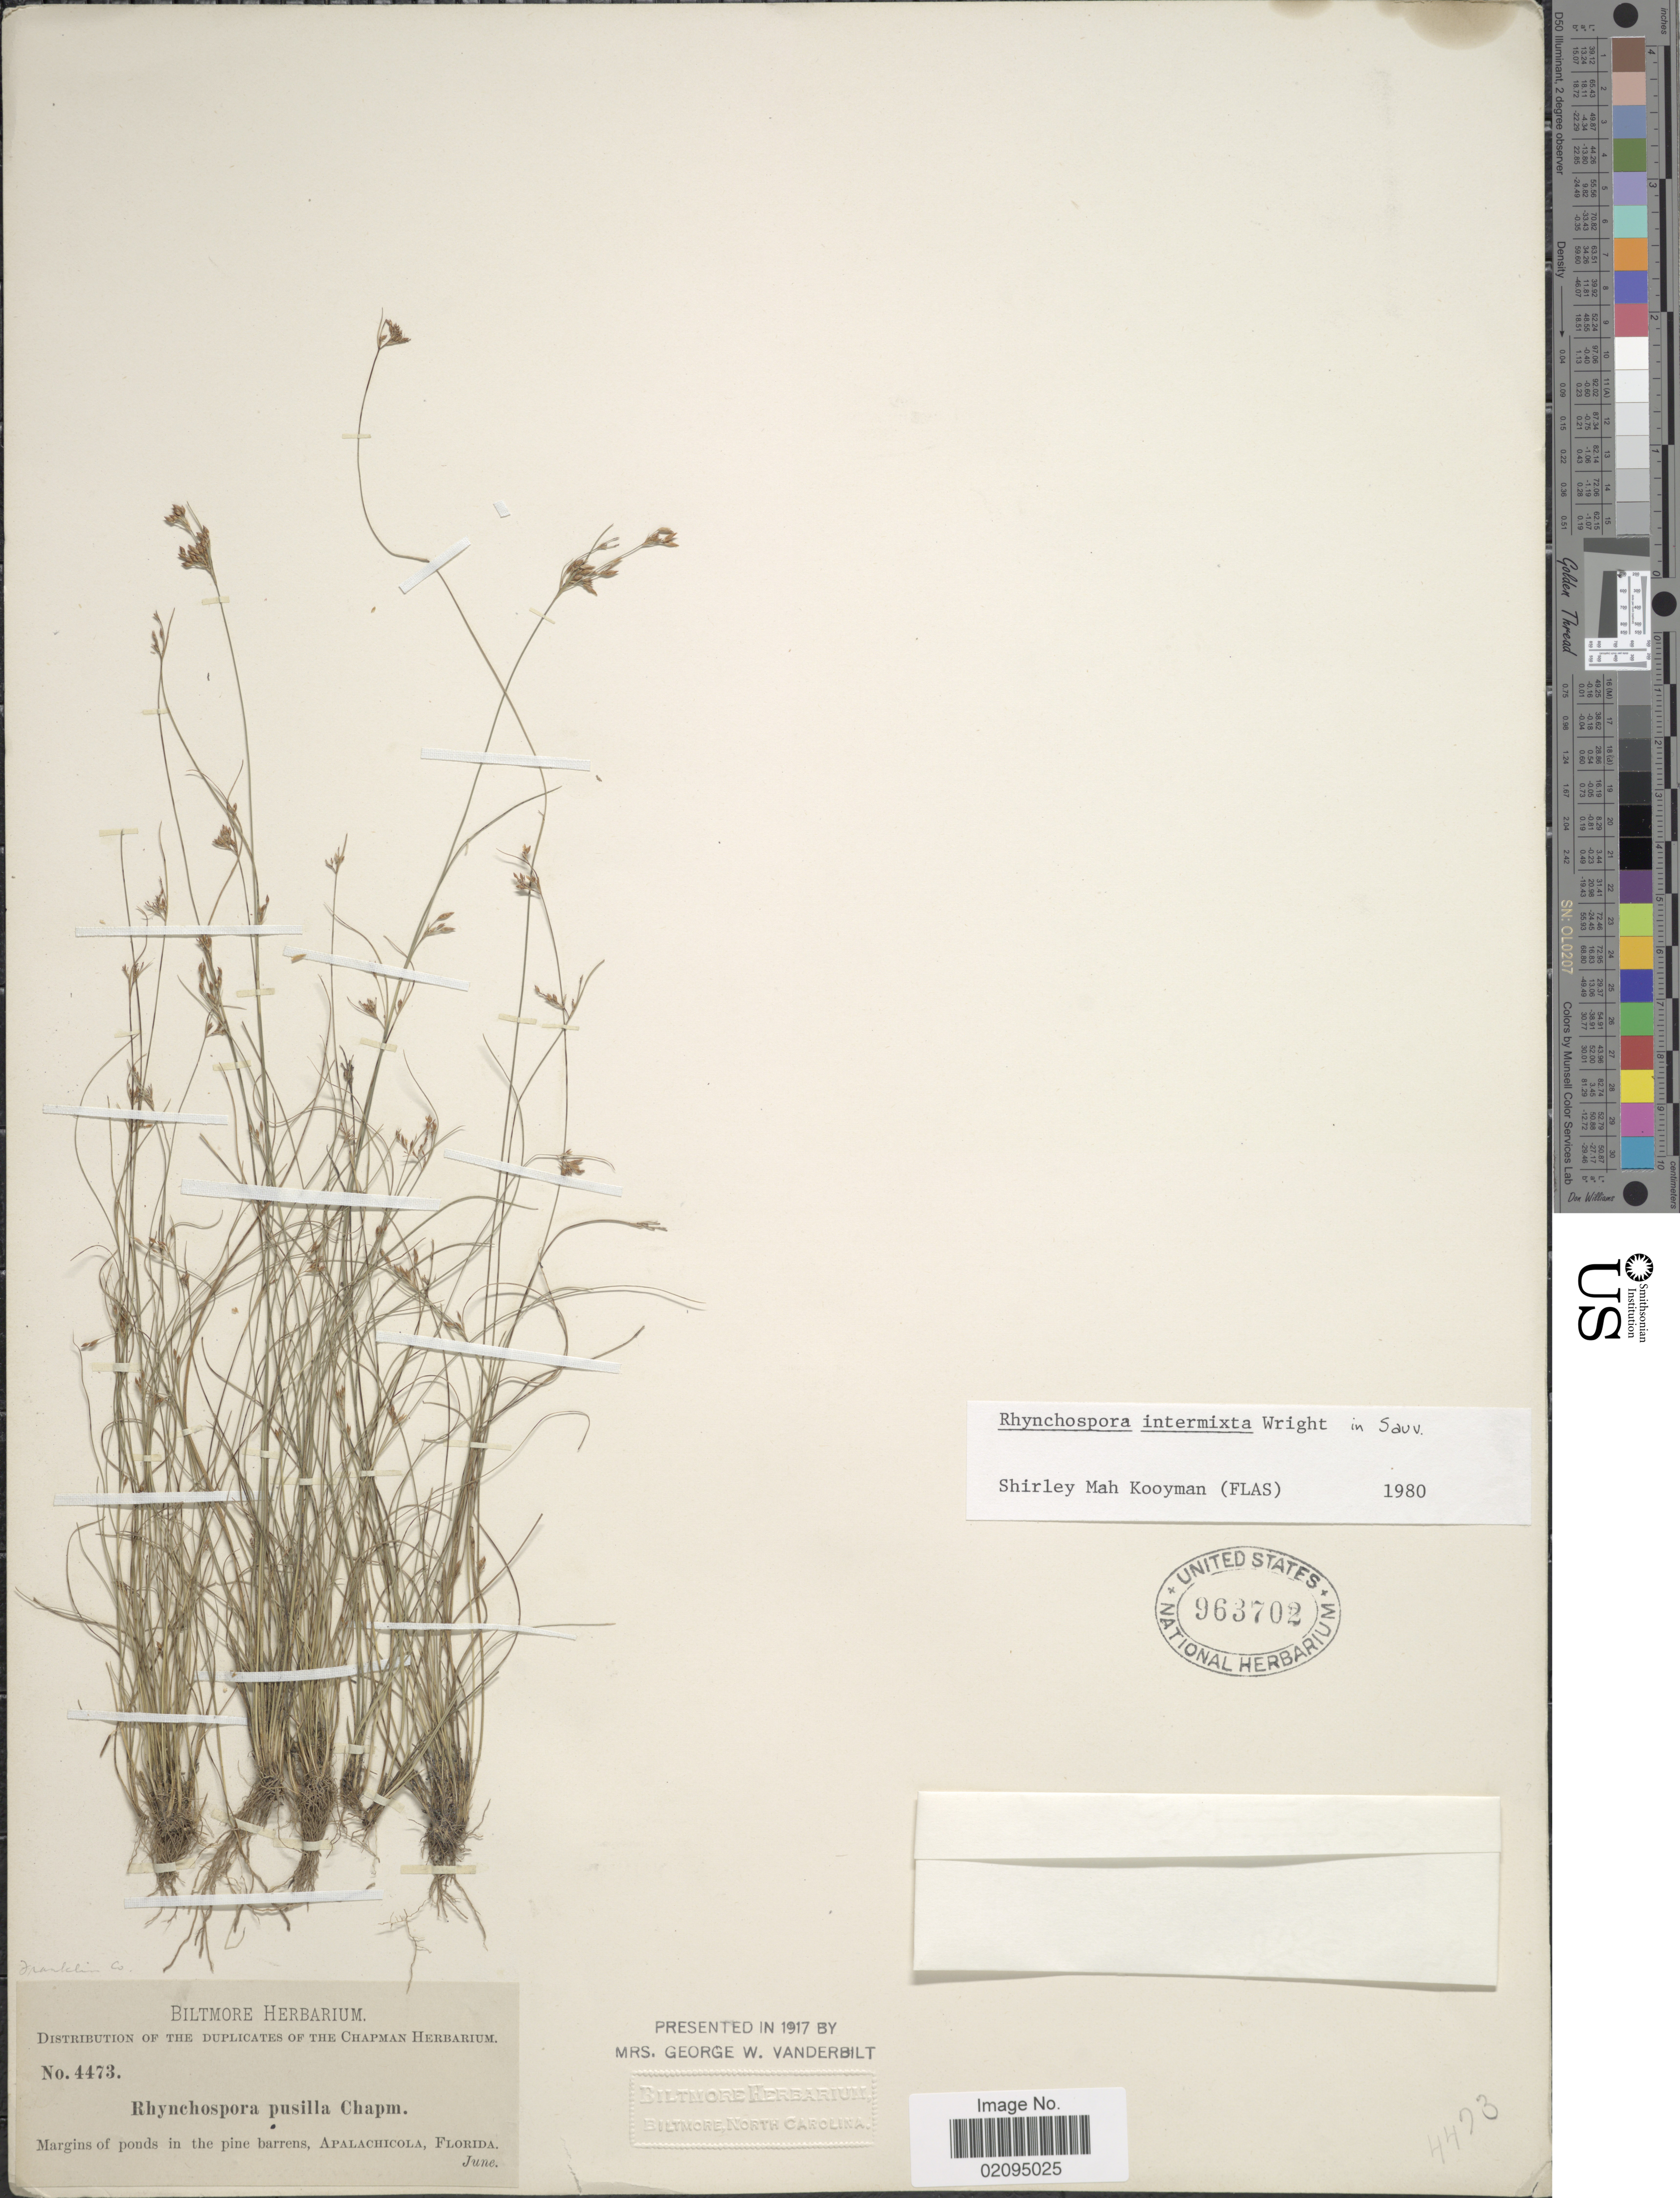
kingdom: Plantae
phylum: Tracheophyta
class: Liliopsida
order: Poales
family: Cyperaceae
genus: Rhynchospora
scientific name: Rhynchospora intermixta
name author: C. Wright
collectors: ex herb. Biltmore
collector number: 4473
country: United States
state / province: Florida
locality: Apalachicola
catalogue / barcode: US 963702